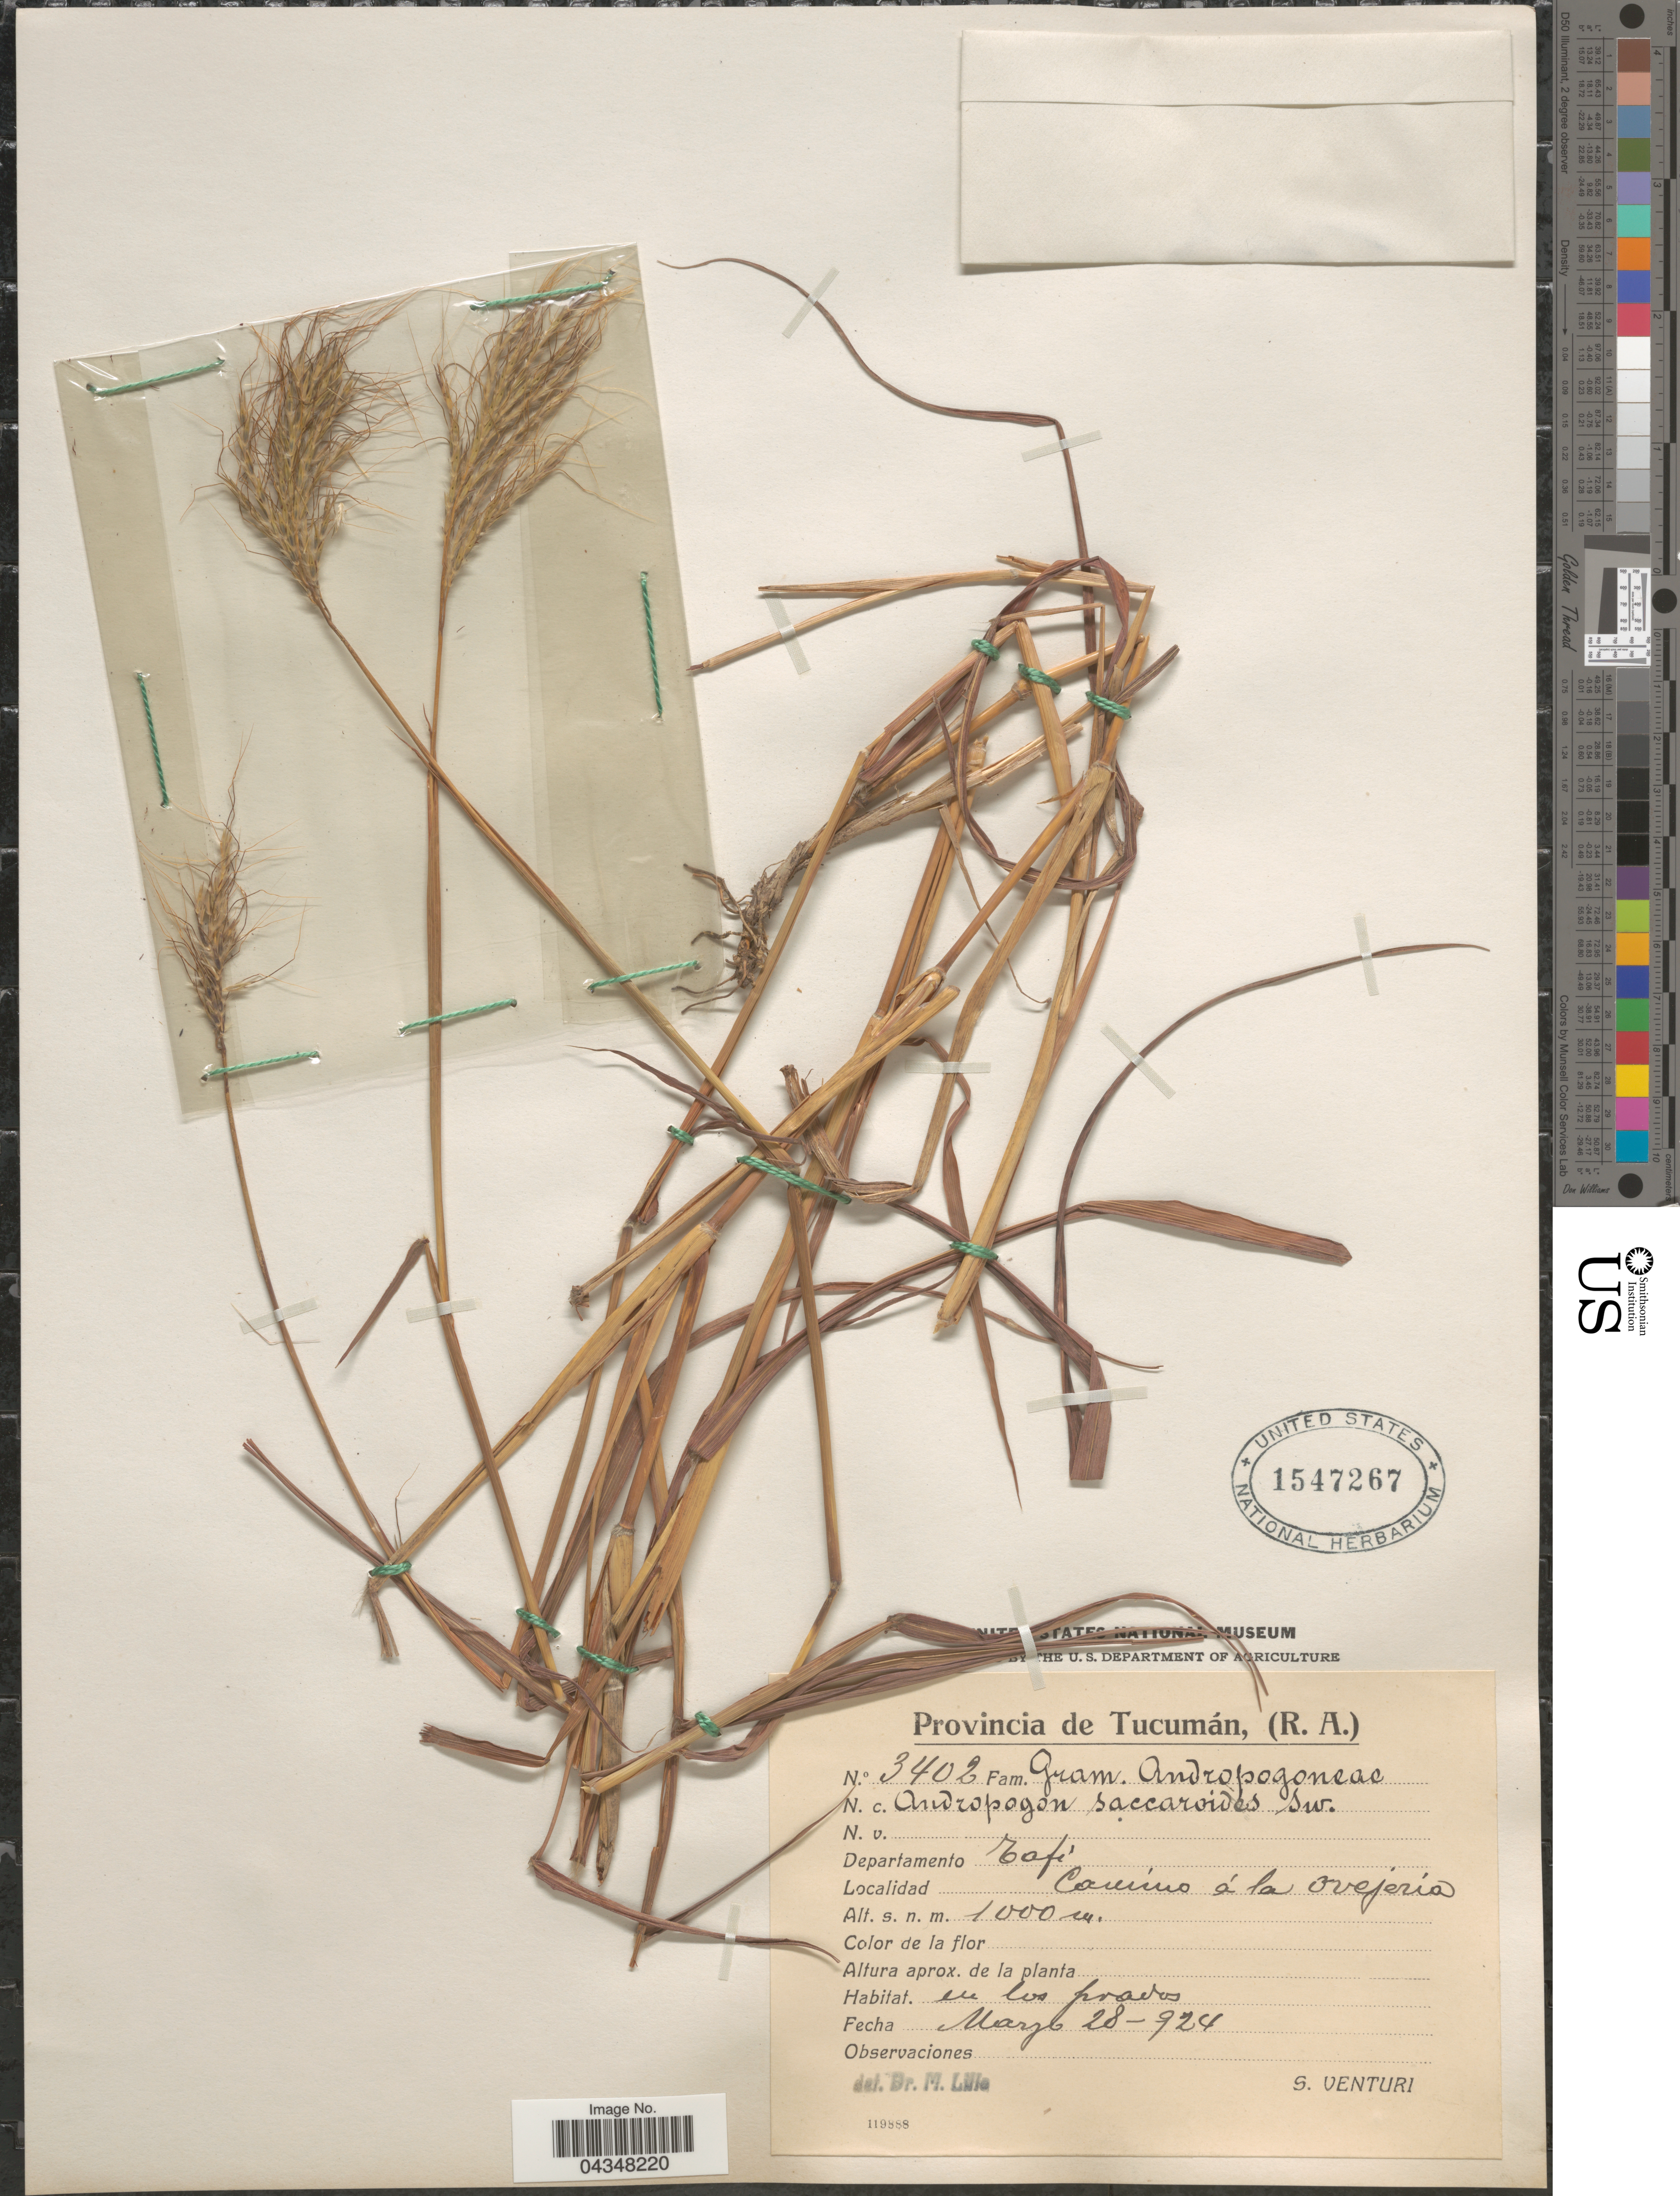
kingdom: Plantae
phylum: Tracheophyta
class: Liliopsida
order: Poales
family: Poaceae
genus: Bothriochloa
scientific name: Bothriochloa perforata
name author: (Trin. ex E. Fourn.) Herter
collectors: S. Venturi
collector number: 3402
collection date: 1924-03-28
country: Argentina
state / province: Tucuman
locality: Departamento Tafi. Camino à la Ovejeria.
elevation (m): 1000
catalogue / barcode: US 1547267